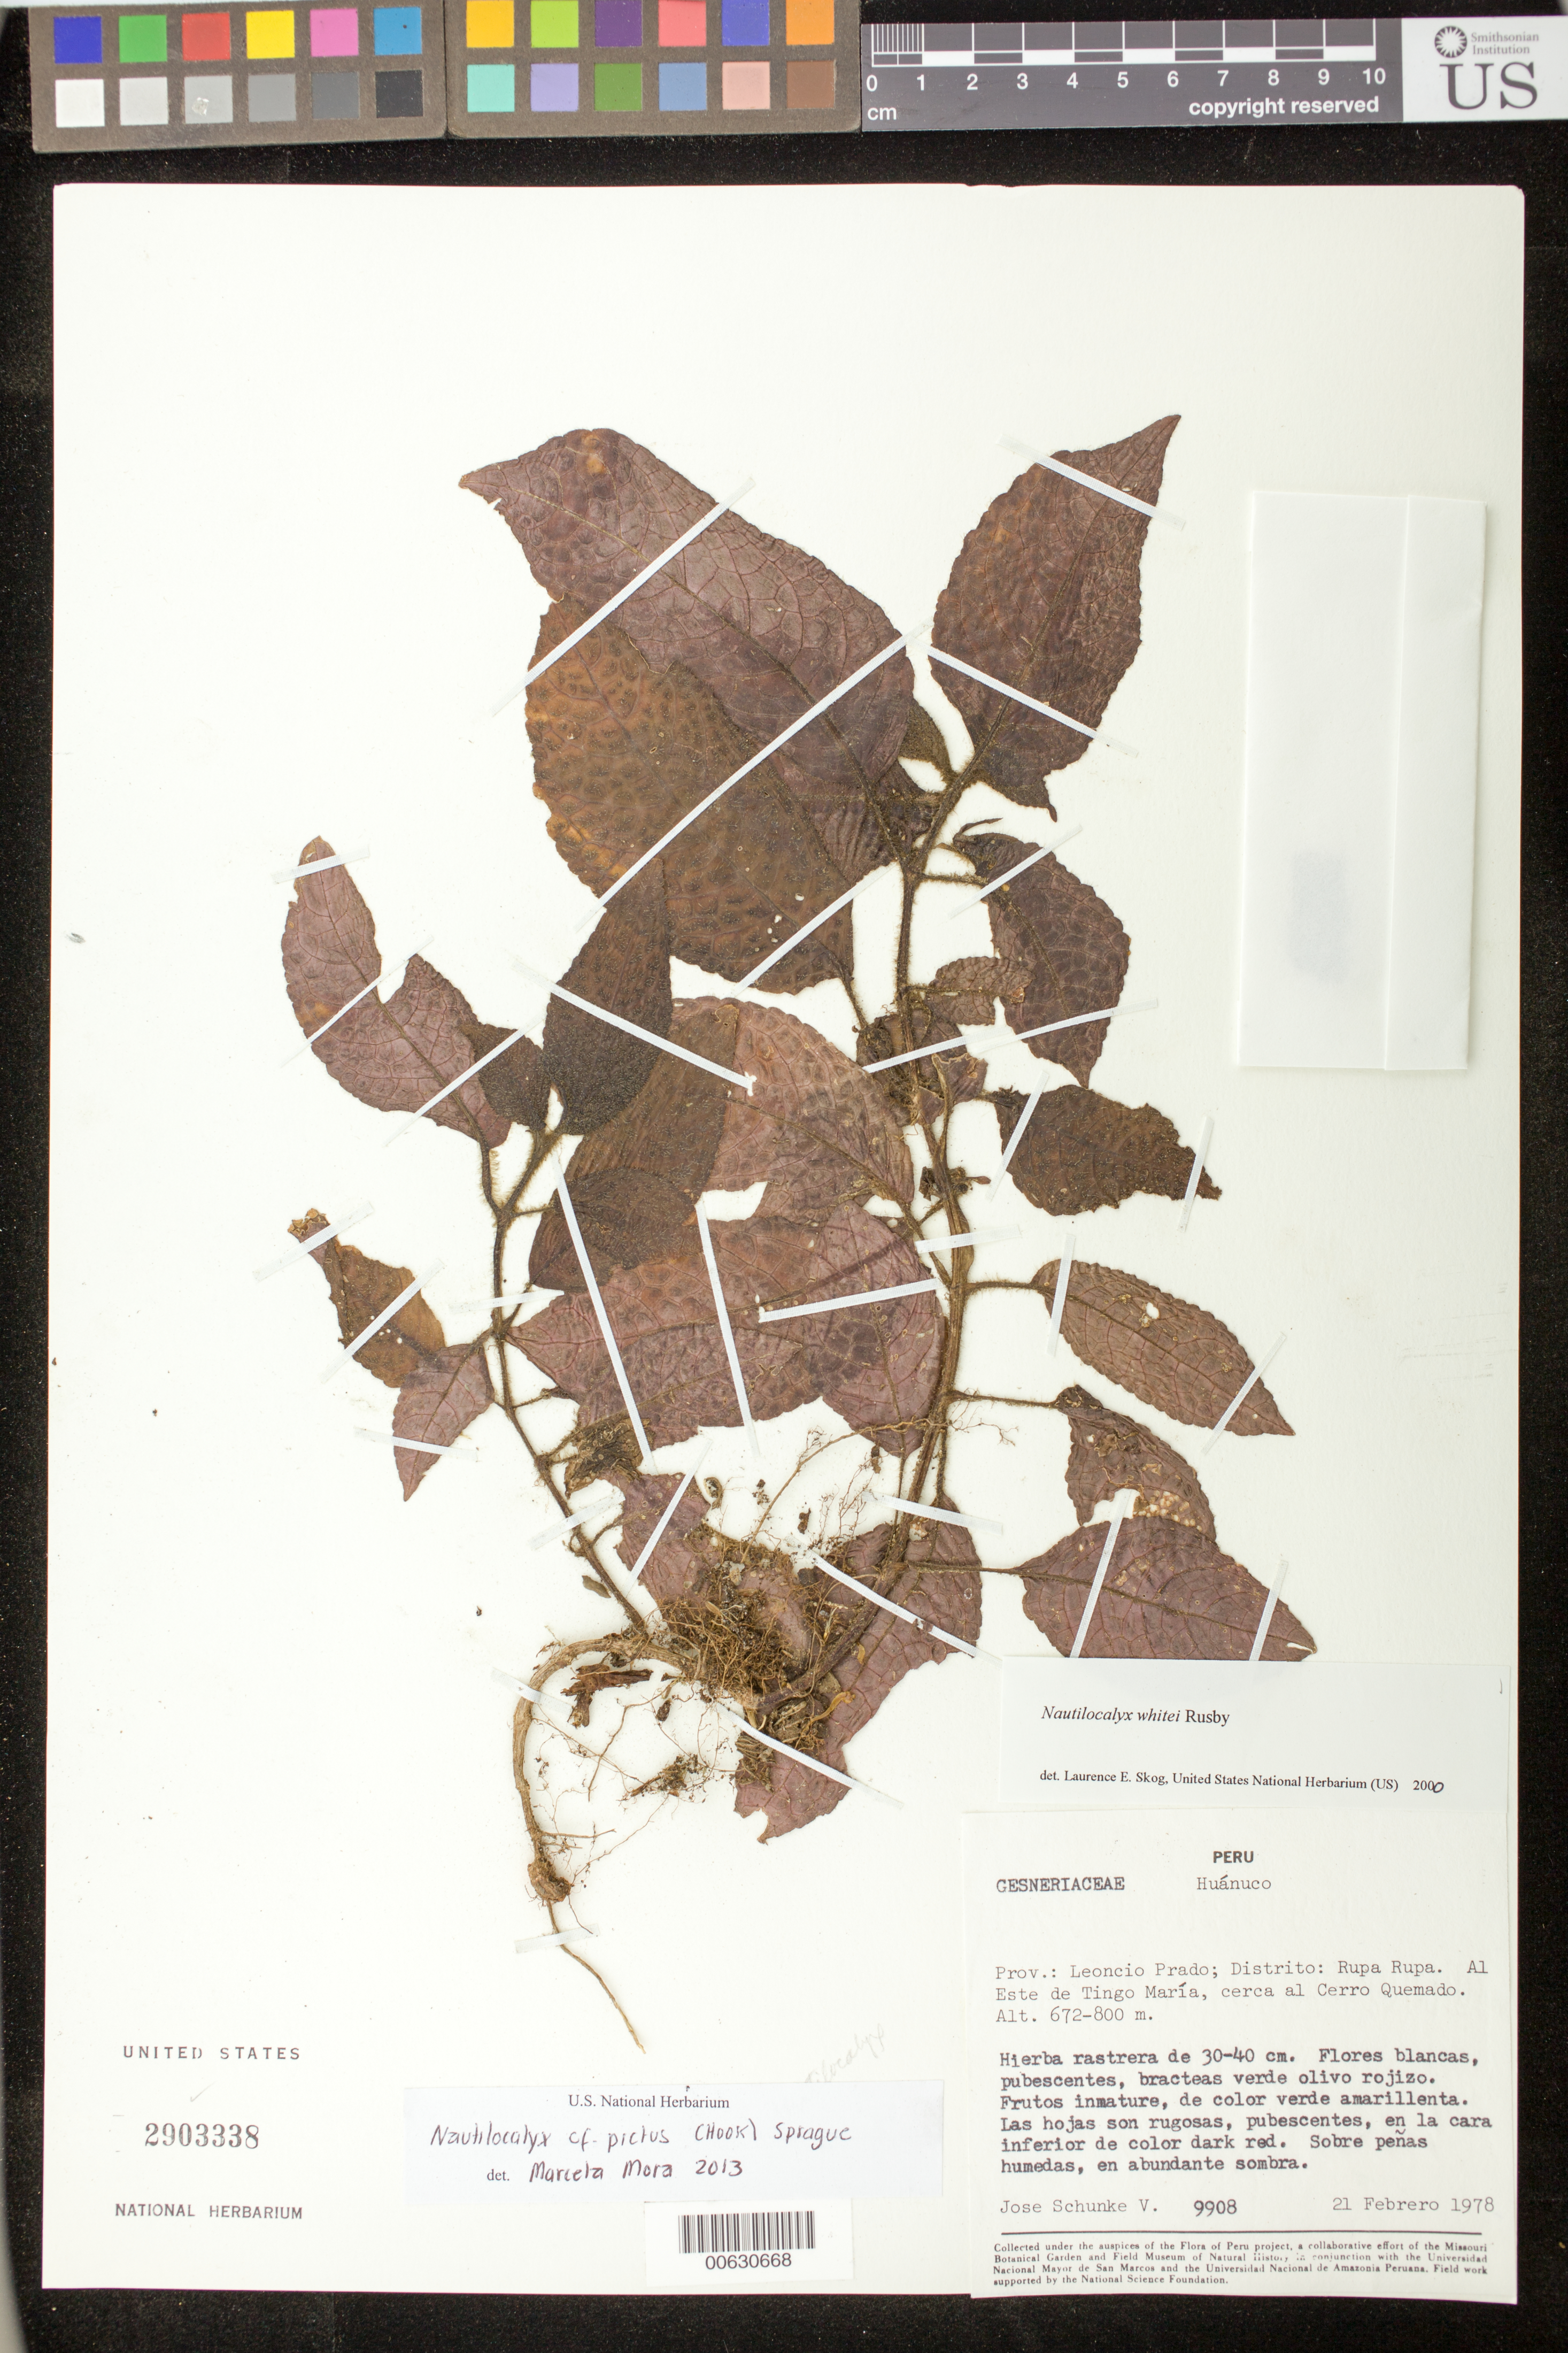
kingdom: Plantae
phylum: Tracheophyta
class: Magnoliopsida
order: Lamiales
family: Gesneriaceae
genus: Nautilocalyx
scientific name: Nautilocalyx pictus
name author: (Hook.) Sprague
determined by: Mora, M. Marcela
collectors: J. Schunke Vigo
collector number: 9908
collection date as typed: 21 Feb 1978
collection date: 1978-02-21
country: Peru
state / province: Huánuco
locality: Prov. Leoncio Prado, Dtto. Rupa Rupa; al Este de Tingo María, cerca al Cerro Quemado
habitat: Sobre peñas humedas, en abundante sombra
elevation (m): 672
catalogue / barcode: US 2903338